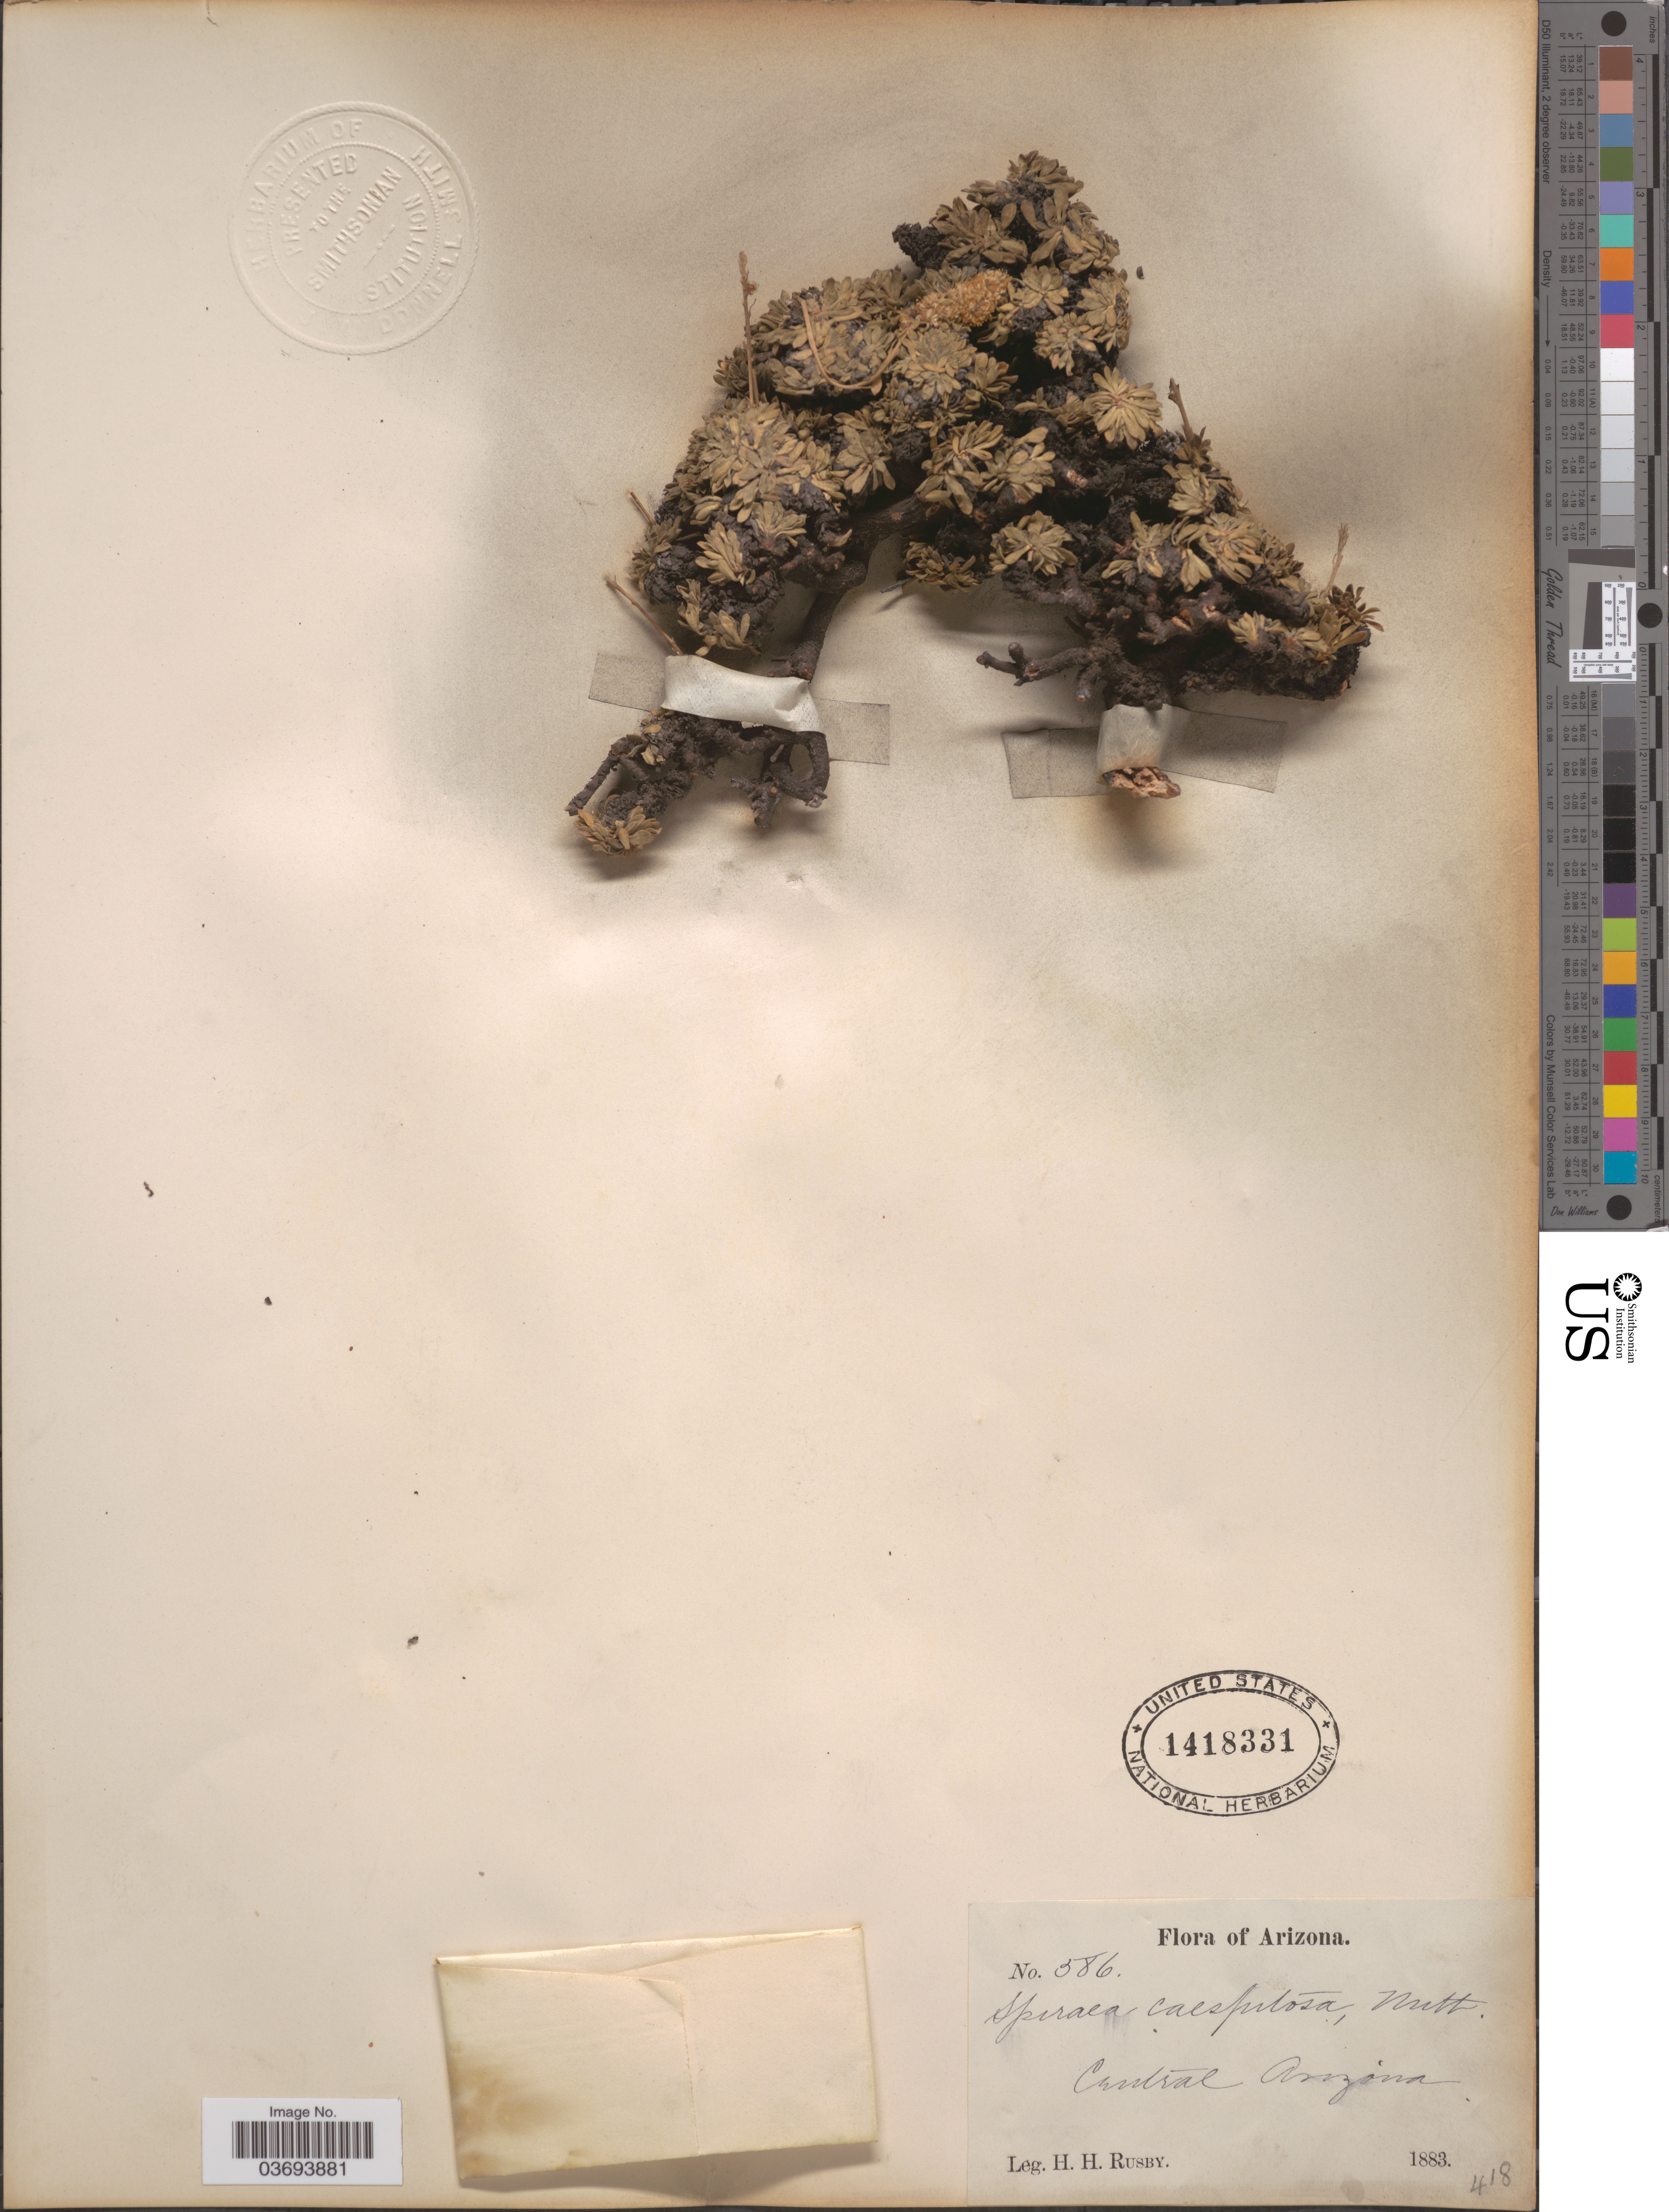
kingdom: Plantae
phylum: Tracheophyta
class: Magnoliopsida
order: Rosales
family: Rosaceae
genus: Petrophytum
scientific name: Petrophytum caespitosum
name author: (Nutt.) Rydb.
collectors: H. H. Rusby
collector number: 586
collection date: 1883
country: United States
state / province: Arizona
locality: Central Arizona.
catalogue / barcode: US 1418331